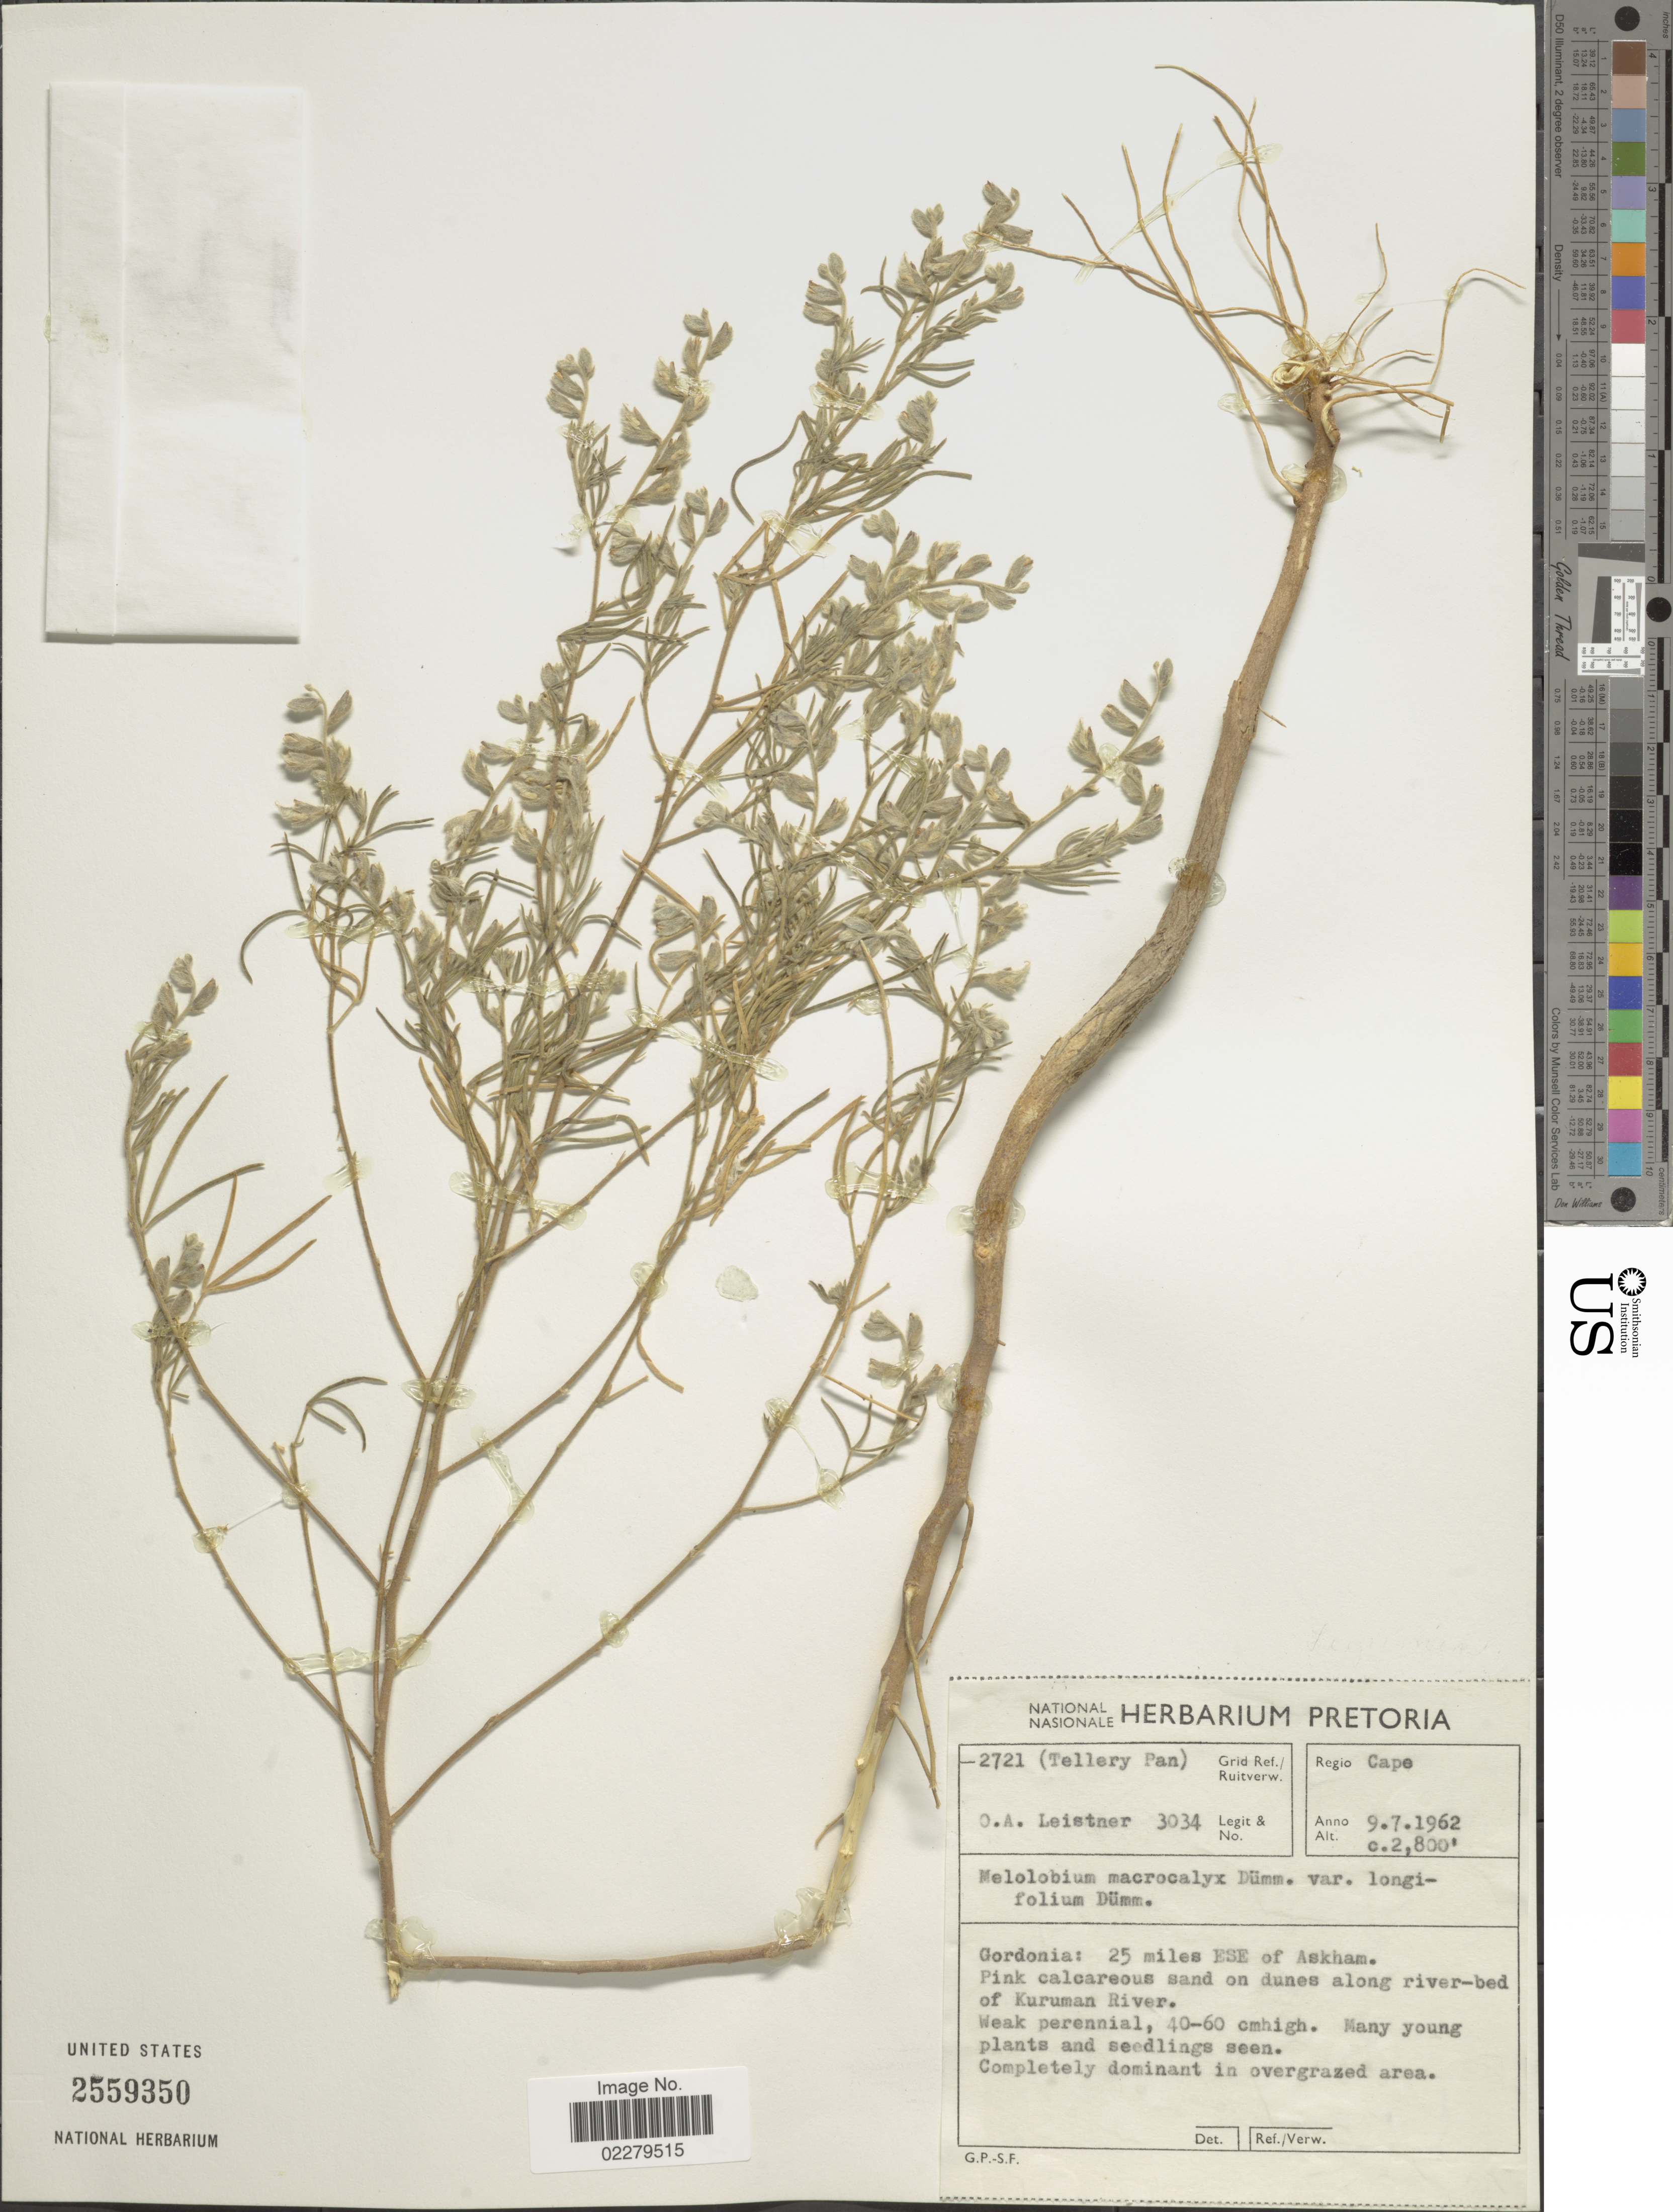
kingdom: Plantae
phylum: Tracheophyta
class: Magnoliopsida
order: Fabales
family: Fabaceae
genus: Melolobium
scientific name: Melolobium macrocalyx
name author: Dümmer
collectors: O. A. Leistner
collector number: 3034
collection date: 1962-07-09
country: South Africa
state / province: Northern Cape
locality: Regio Cape. Gordonia: 25 miles ESE of Askham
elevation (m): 853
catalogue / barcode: US 2559350